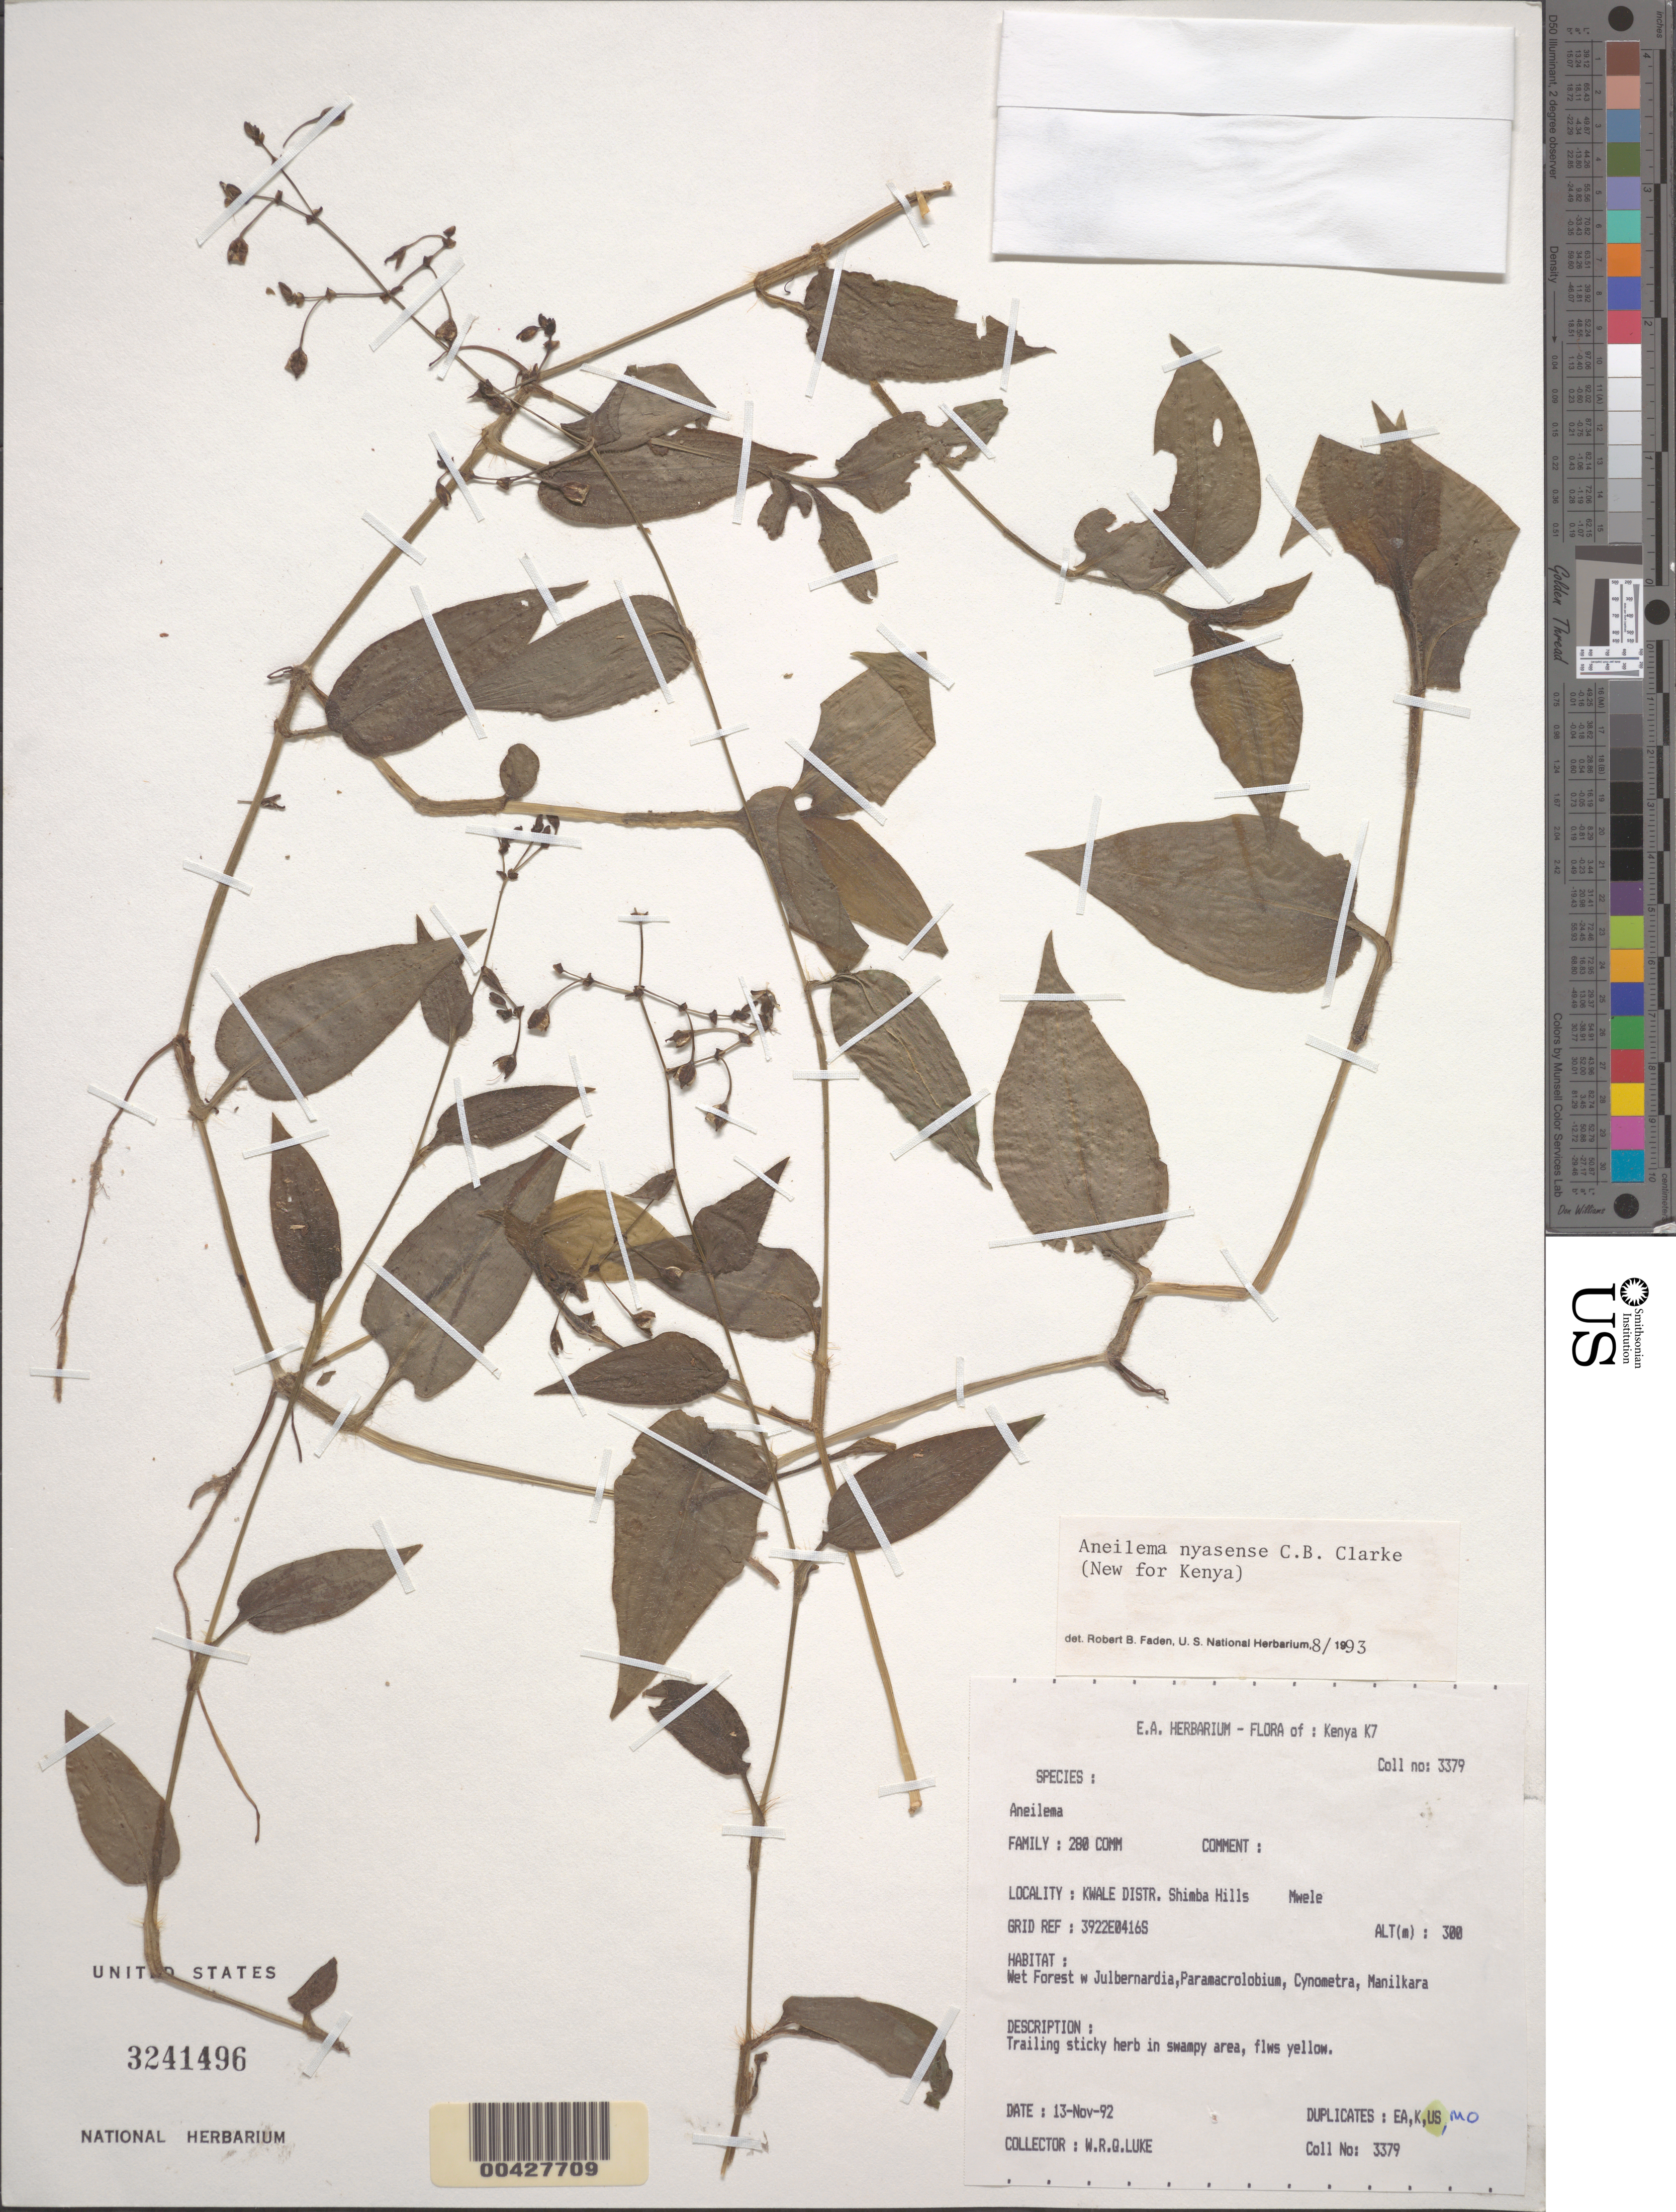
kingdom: Plantae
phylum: Tracheophyta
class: Liliopsida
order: Commelinales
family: Commelinaceae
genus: Aneilema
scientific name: Aneilema nyasense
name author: C.B. Clarke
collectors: M. Luke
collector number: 3379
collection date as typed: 13 Nov 1992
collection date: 1992-11-13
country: Kenya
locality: Kwale, shimba hills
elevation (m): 300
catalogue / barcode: US 3241496